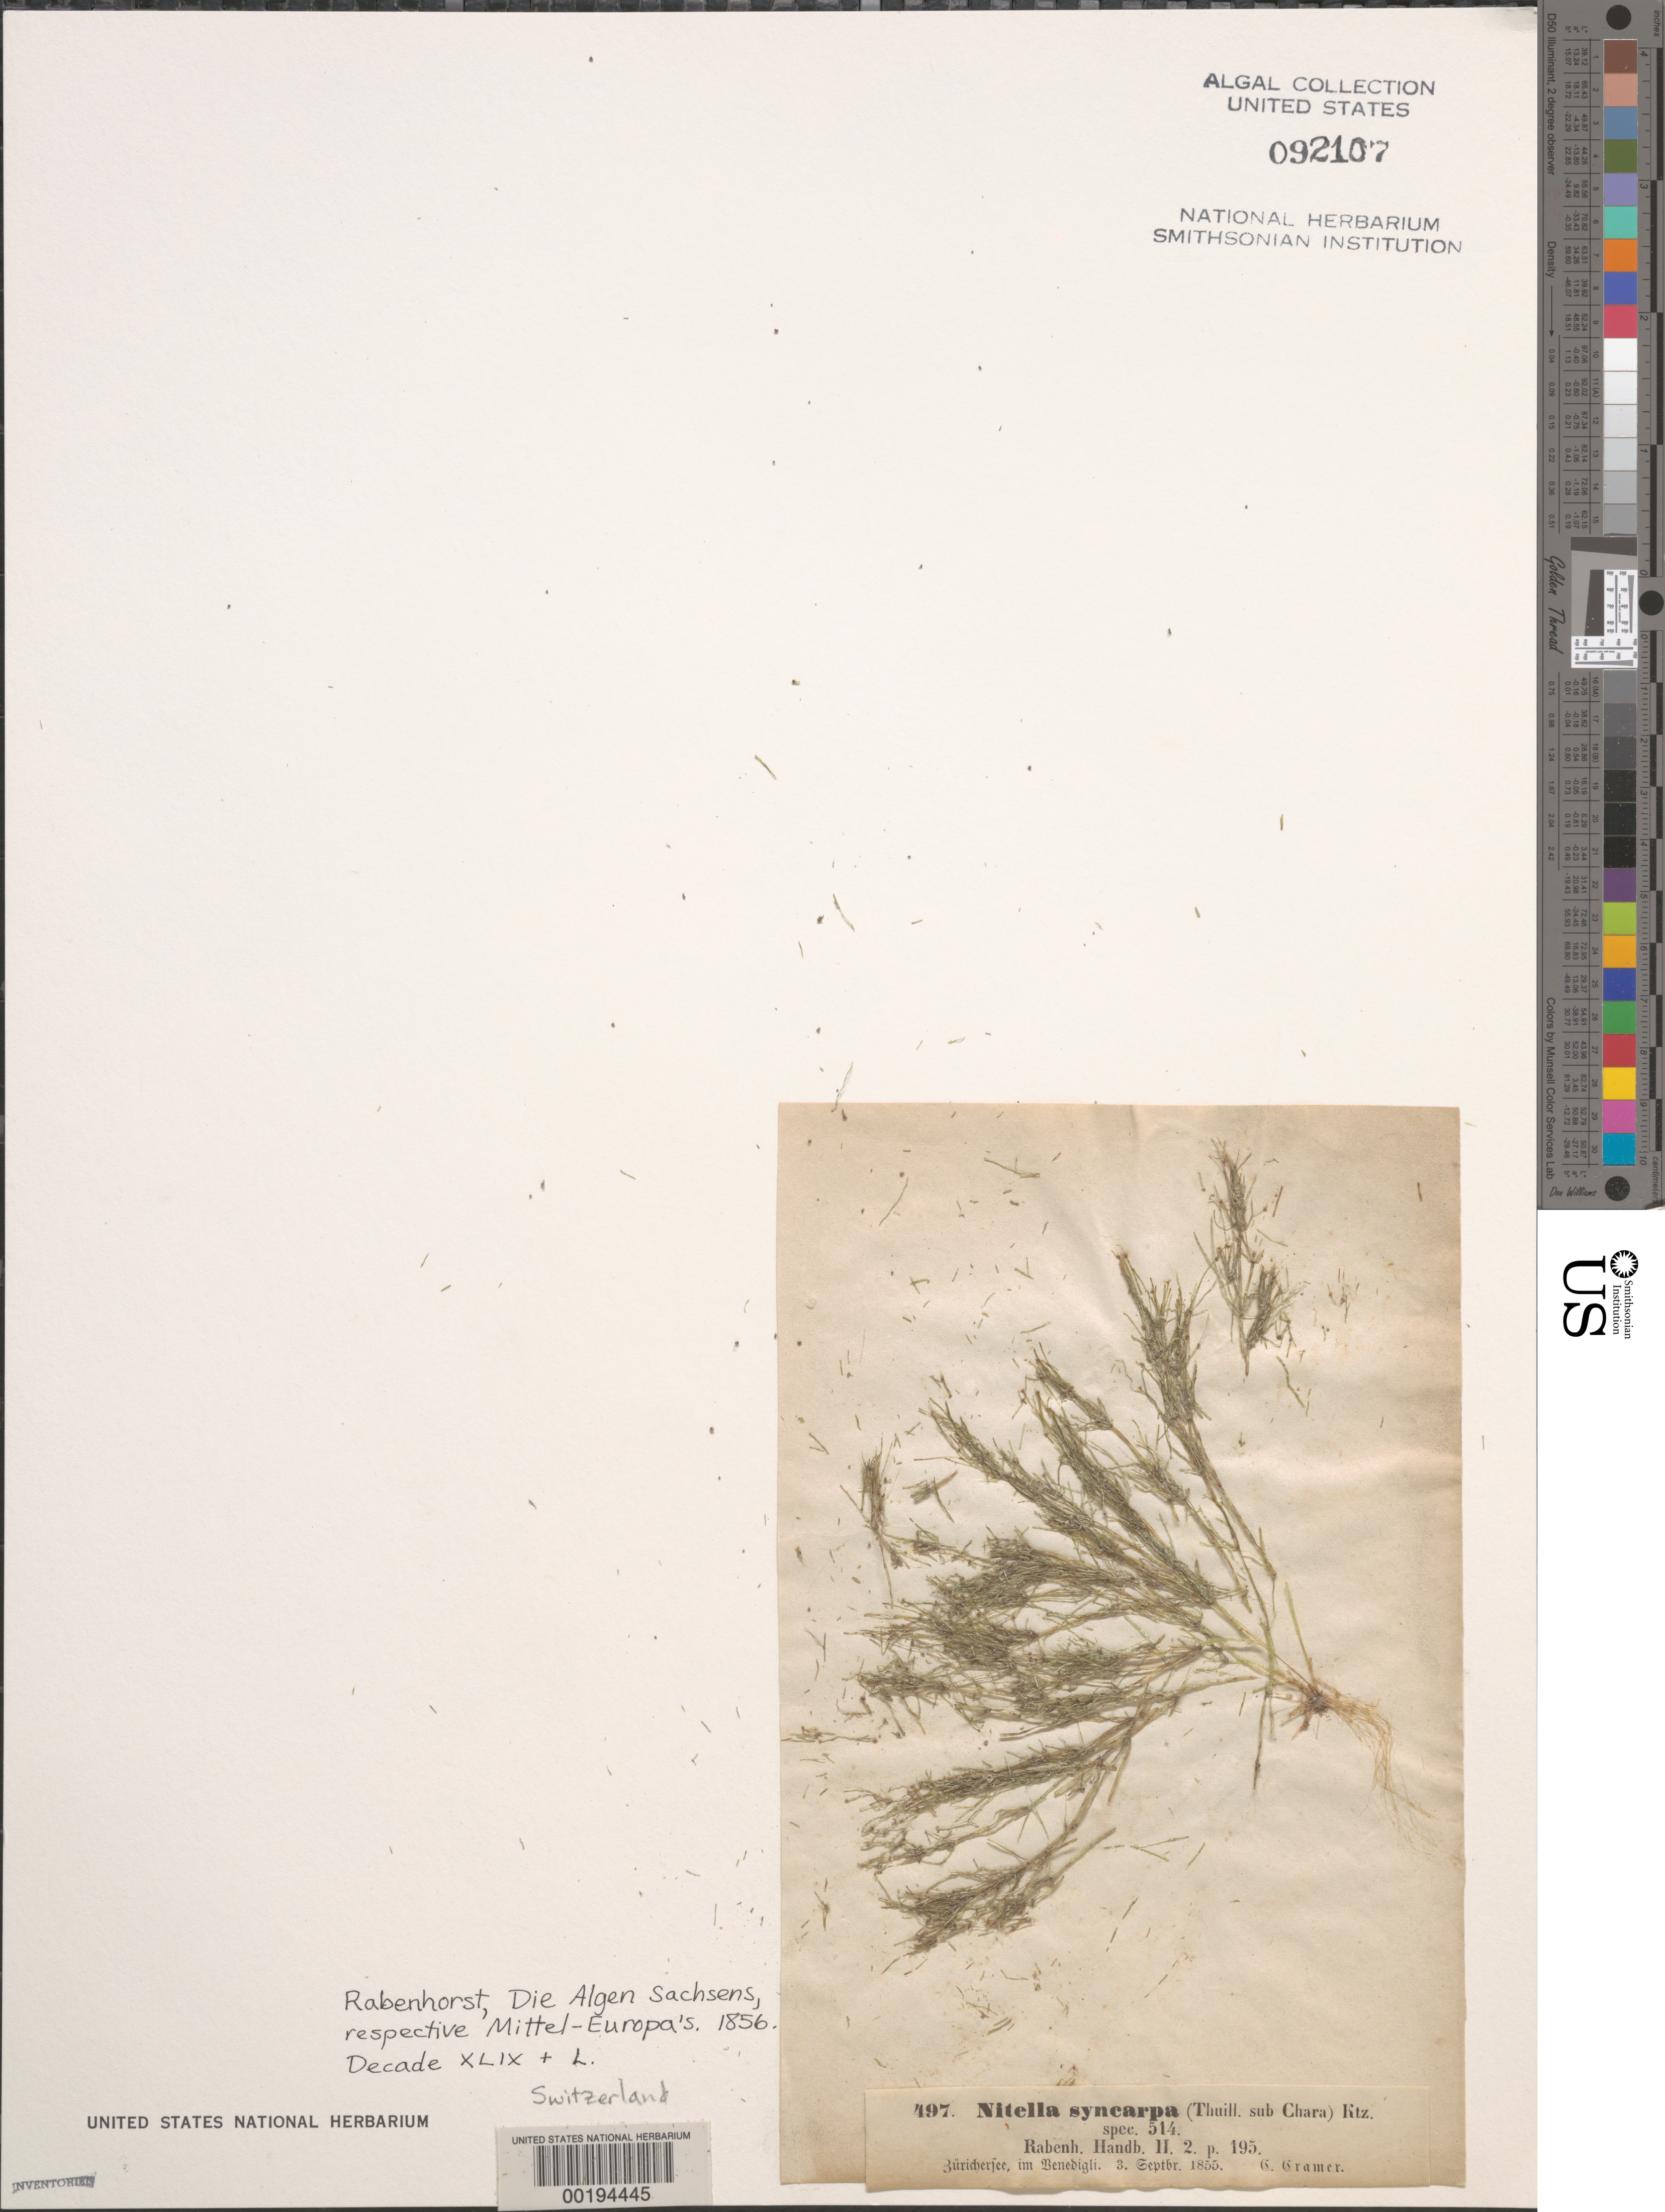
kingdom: Plantae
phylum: Charophyta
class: Charophyceae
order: Charales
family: Characeae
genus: Nitella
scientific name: Nitella syncarpa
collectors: C. Cramer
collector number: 497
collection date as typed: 03 Sep 1855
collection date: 1855-09-03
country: Switzerland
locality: Lake of zurich (zurichersee), benedigli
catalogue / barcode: US 92107